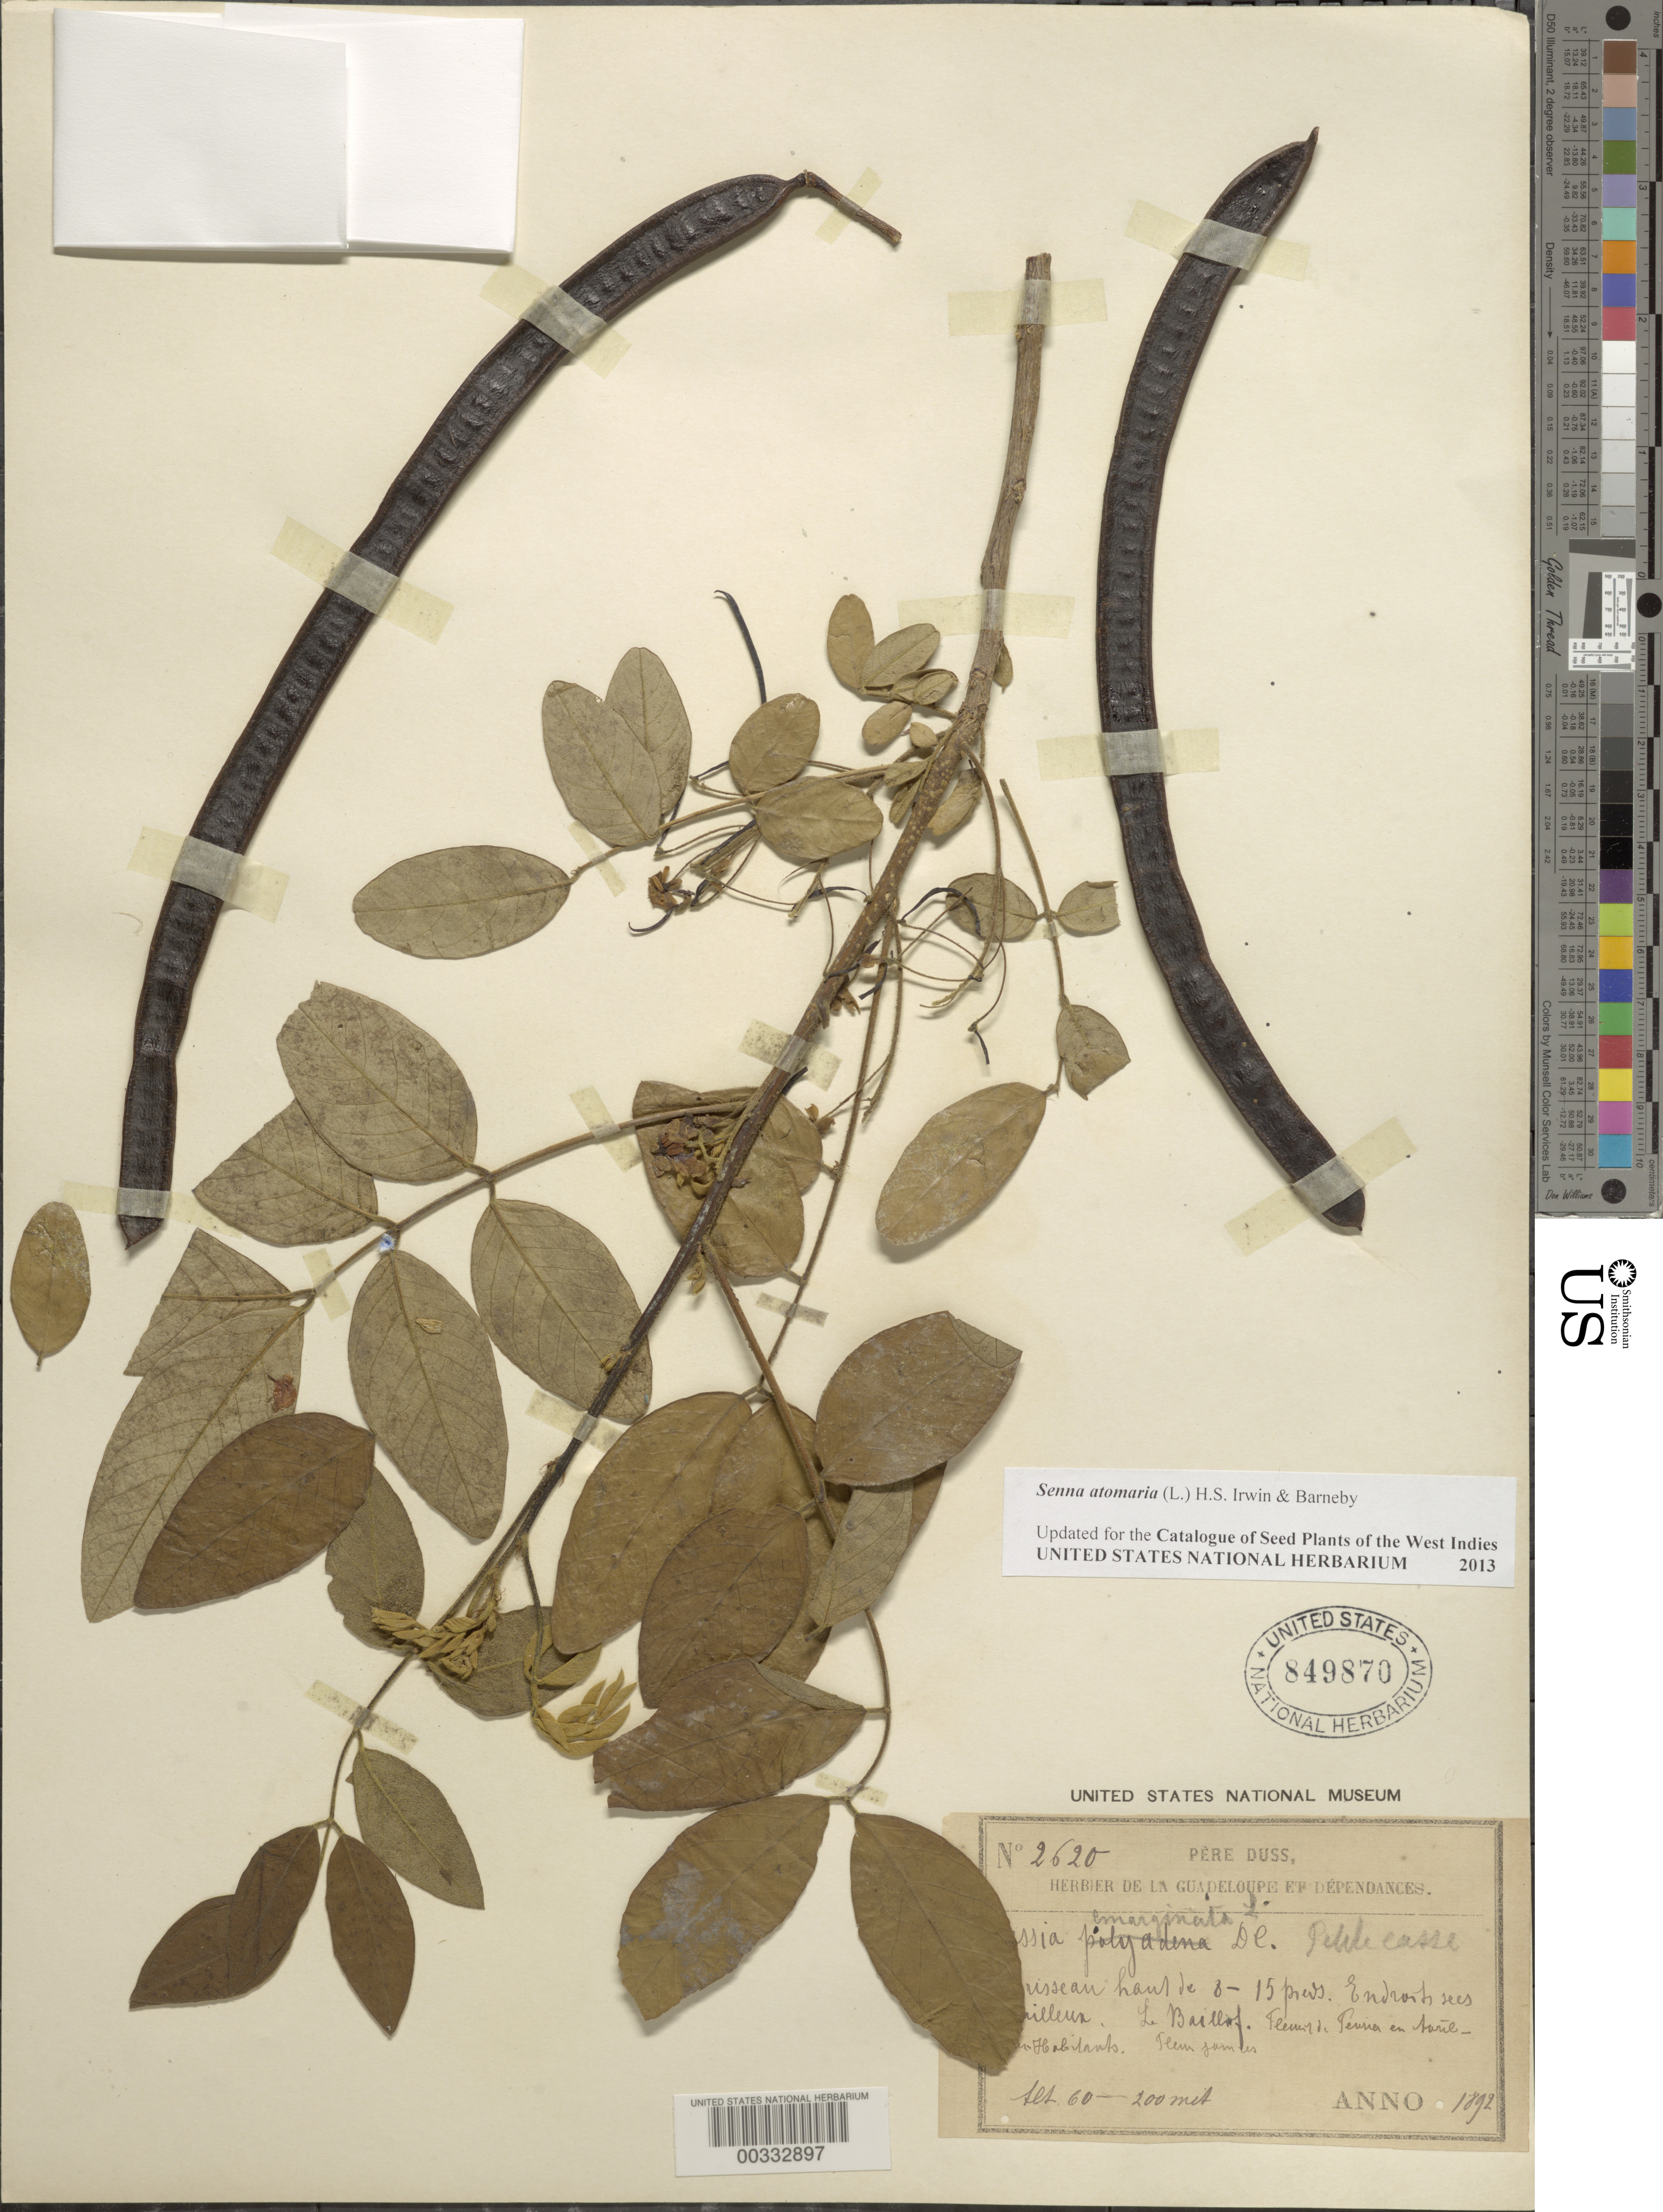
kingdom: Plantae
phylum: Tracheophyta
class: Magnoliopsida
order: Fabales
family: Fabaceae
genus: Senna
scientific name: Senna atomaria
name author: (L.) H.S. Irwin & Barneby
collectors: Père Duss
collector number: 2620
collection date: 1892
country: Guadeloupe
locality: Le Baillof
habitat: Endroits secs rocailleux.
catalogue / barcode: US 849870